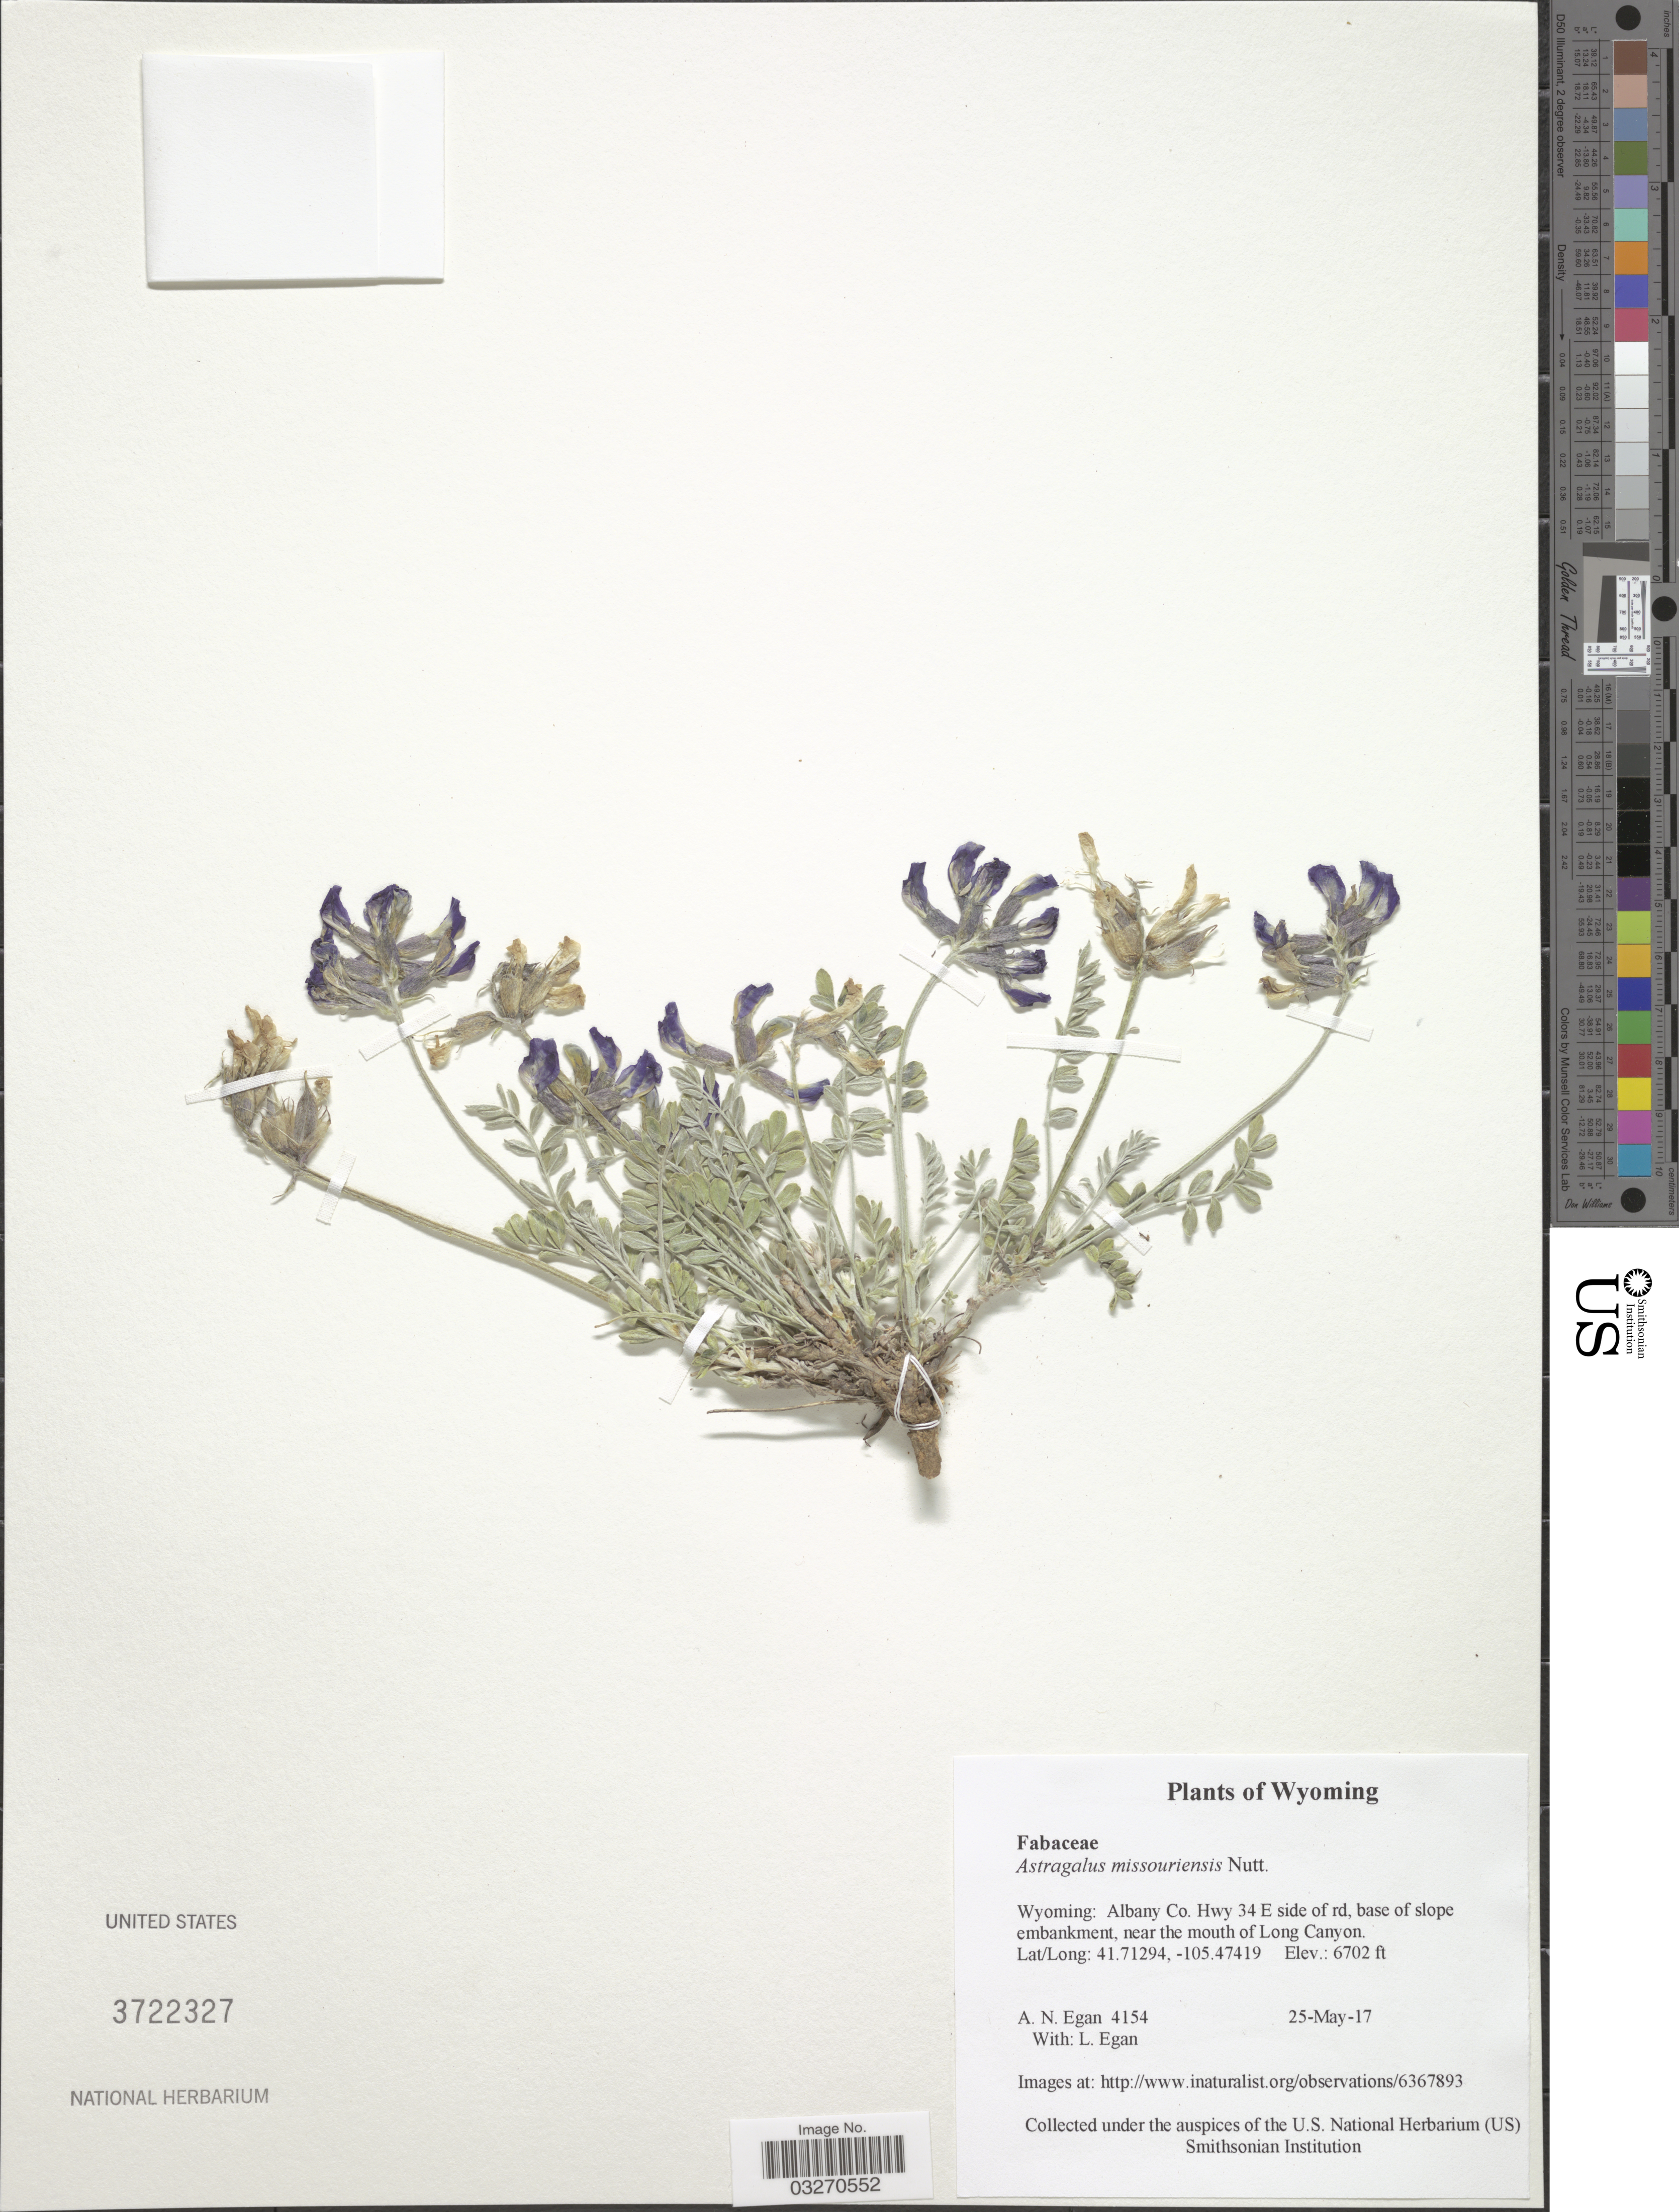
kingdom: Plantae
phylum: Tracheophyta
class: Magnoliopsida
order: Fabales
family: Fabaceae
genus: Astragalus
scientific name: Astragalus missouriensis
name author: Nutt.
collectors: A. N. Egan & L. Egan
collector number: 4154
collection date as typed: Transcribed d/m/y: 25/5/17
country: United States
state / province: Wyoming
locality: Albany Co. Hwy 34 E side of rd, base of slope embankment, near the mouth of Long Canyon.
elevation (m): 2043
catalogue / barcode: US 3722327